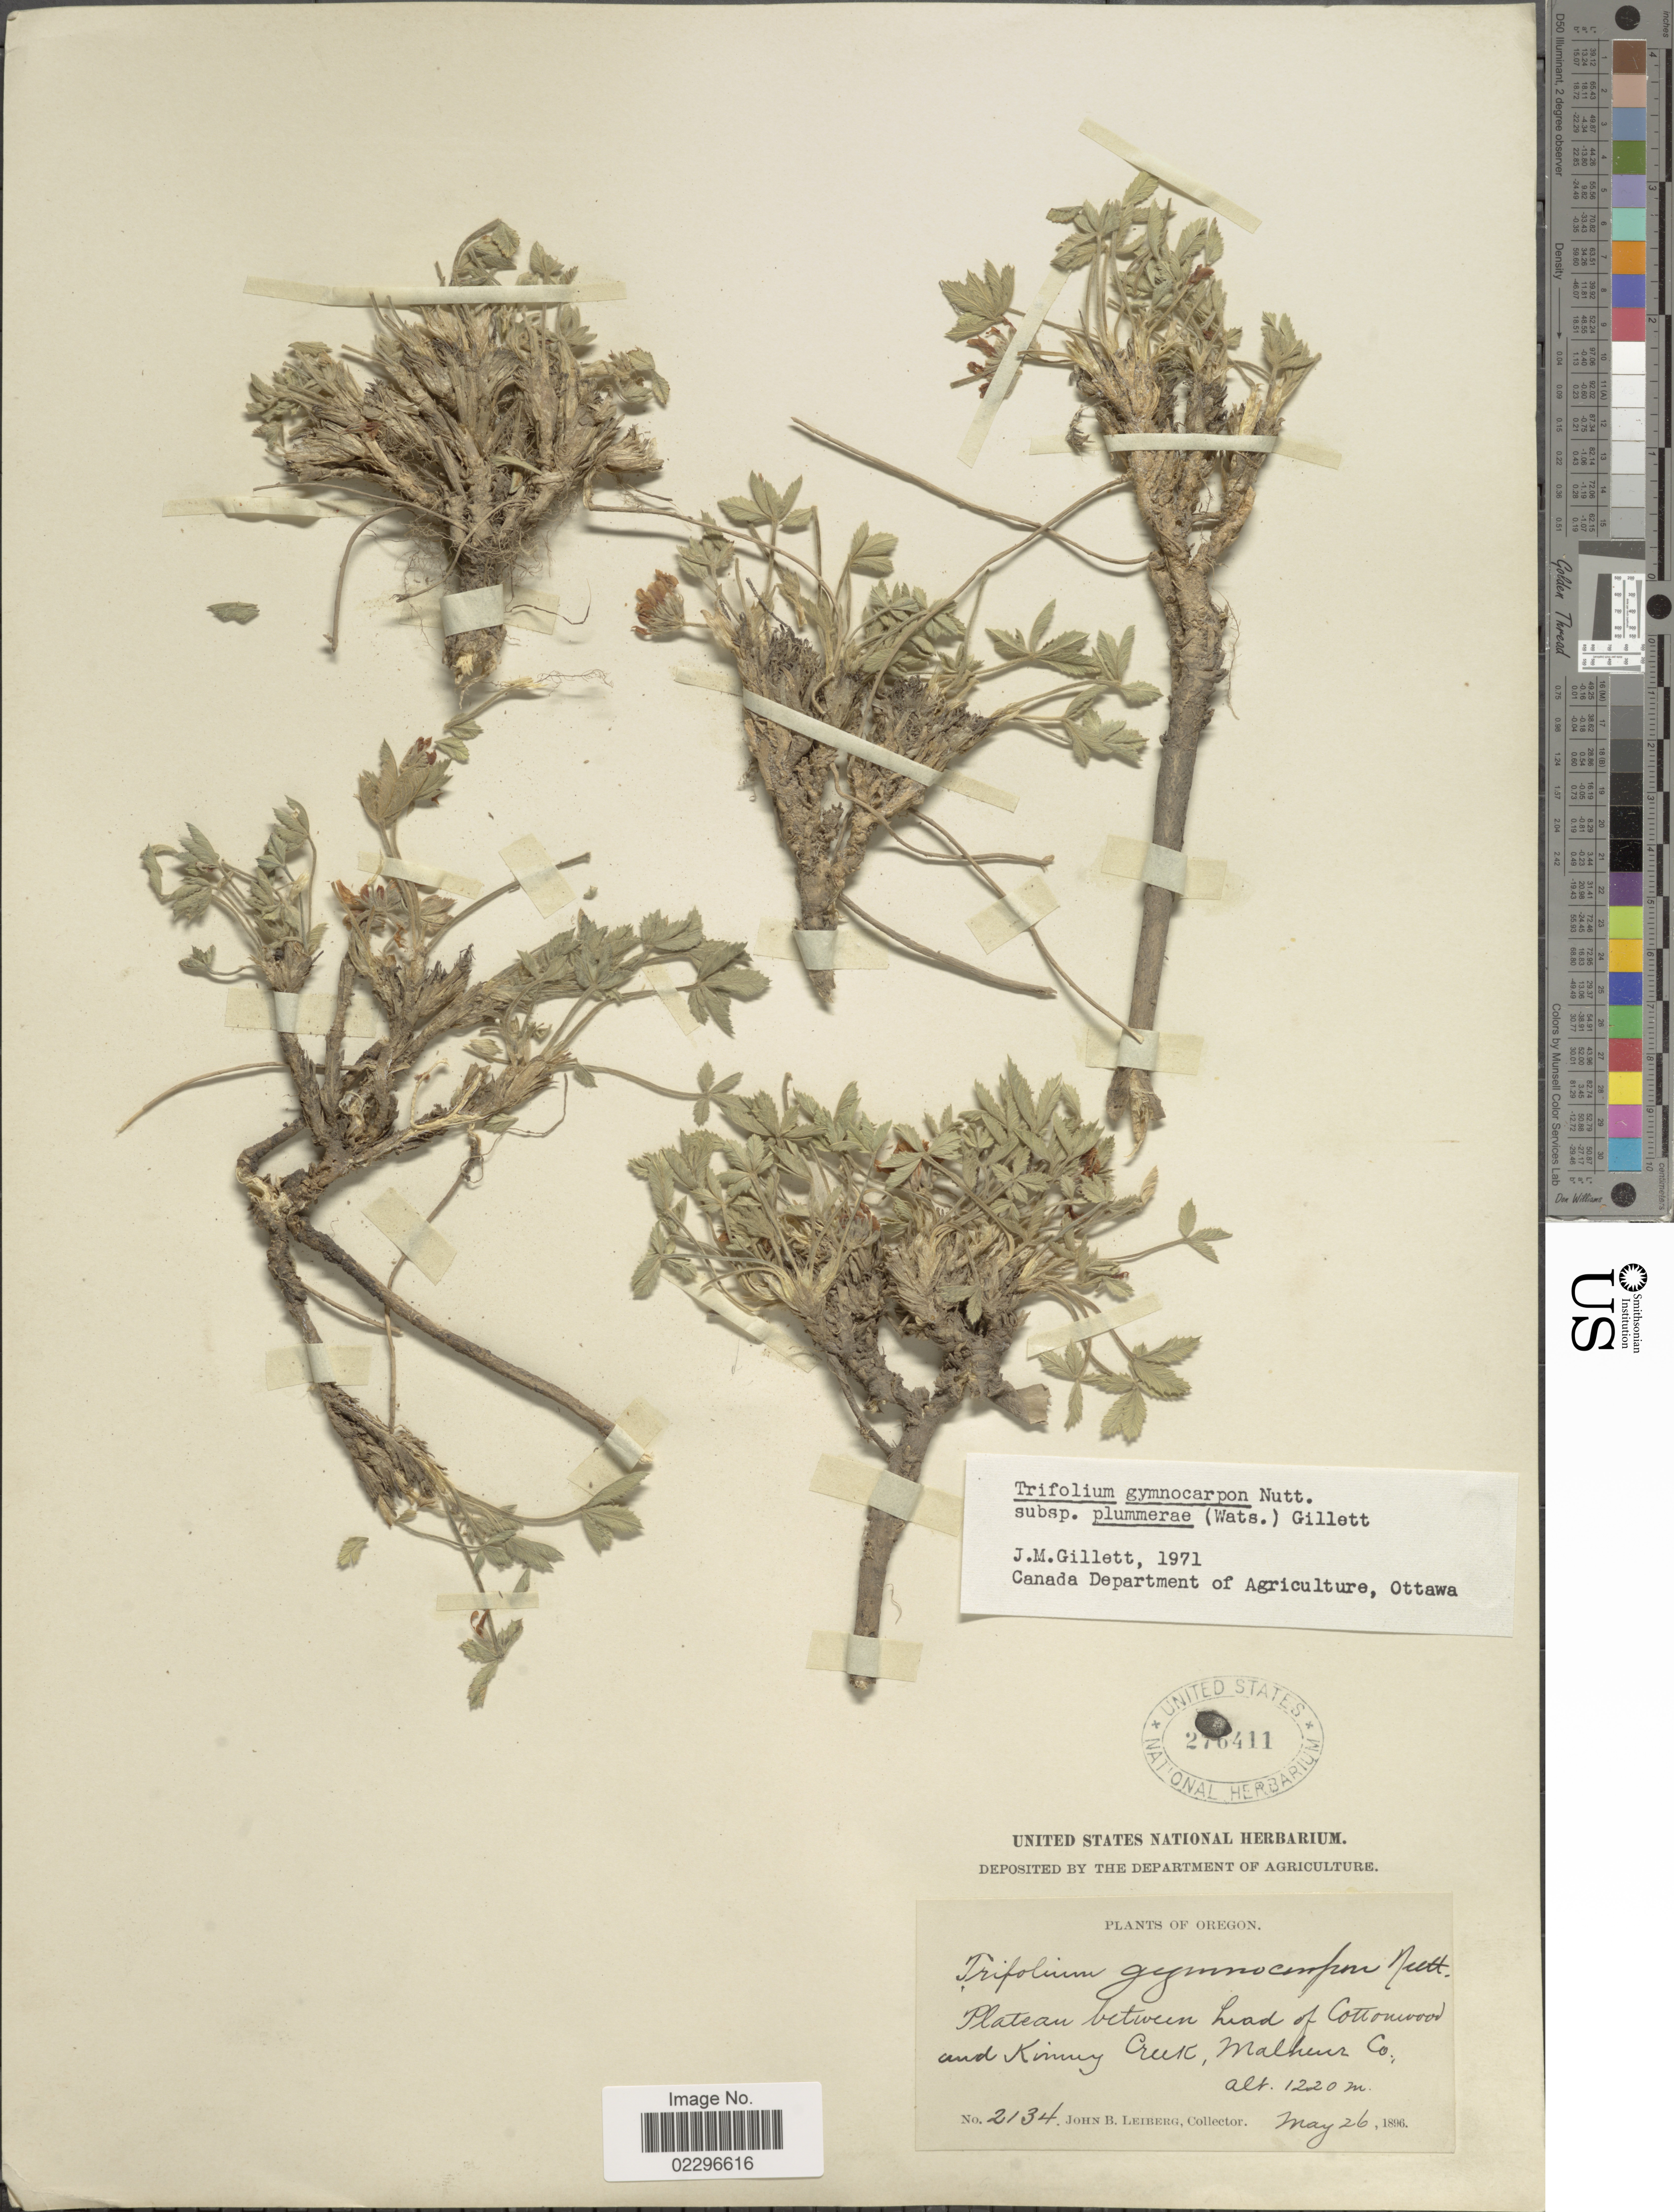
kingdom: Plantae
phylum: Tracheophyta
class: Magnoliopsida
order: Fabales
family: Fabaceae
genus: Trifolium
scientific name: Trifolium gymnocarpon var. plummerae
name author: (S. Watson) J.S. Martin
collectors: J. B. Leiberg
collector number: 2134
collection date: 1896-05-26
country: United States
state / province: Oregon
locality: Plateau between head of Cottonwood and Kinney Creek, Malhuer Co.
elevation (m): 1220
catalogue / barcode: US 276411